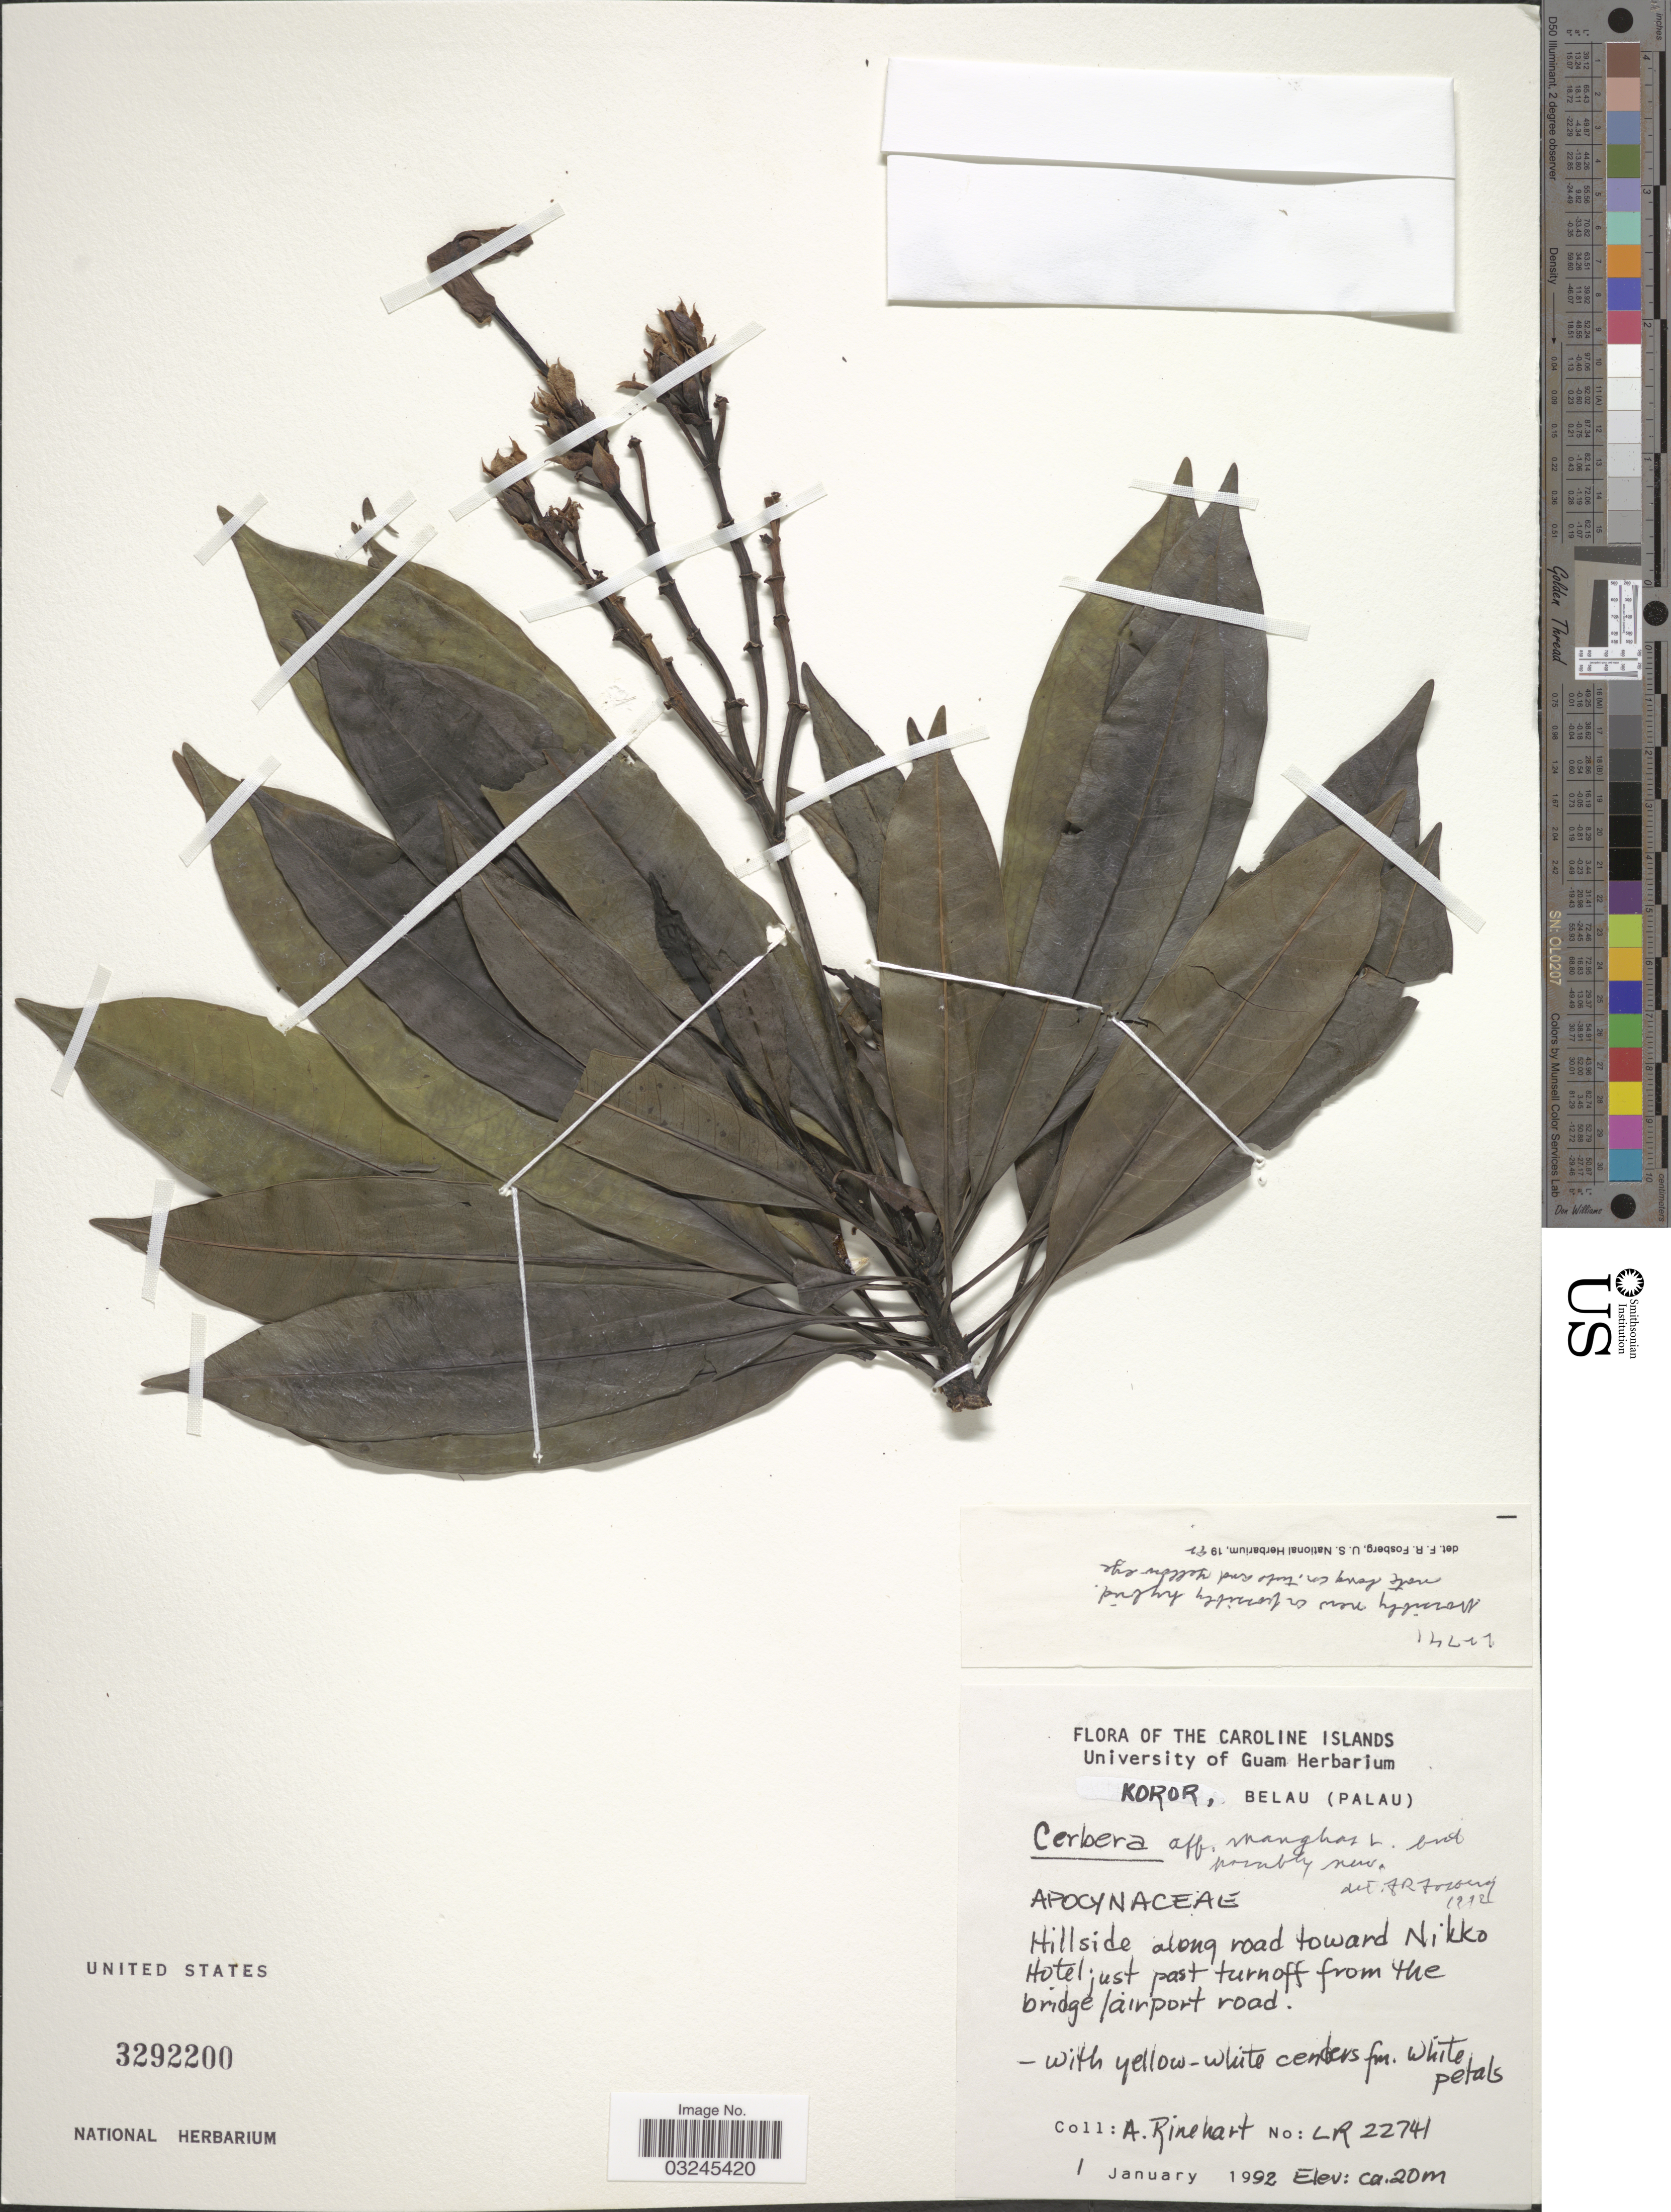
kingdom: Plantae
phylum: Tracheophyta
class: Magnoliopsida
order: Gentianales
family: Apocynaceae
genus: Cerbera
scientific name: Cerbera manghas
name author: L.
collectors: A. Rinehart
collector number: LR22741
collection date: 1992-01-01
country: Palau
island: Oreor [Koror]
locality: The Caroline Islands. Koror, Belau (Pelau). Hillside along road toward Nikko Hotel just past turnoff from the bridge/ airport road.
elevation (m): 20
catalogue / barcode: US 3292200